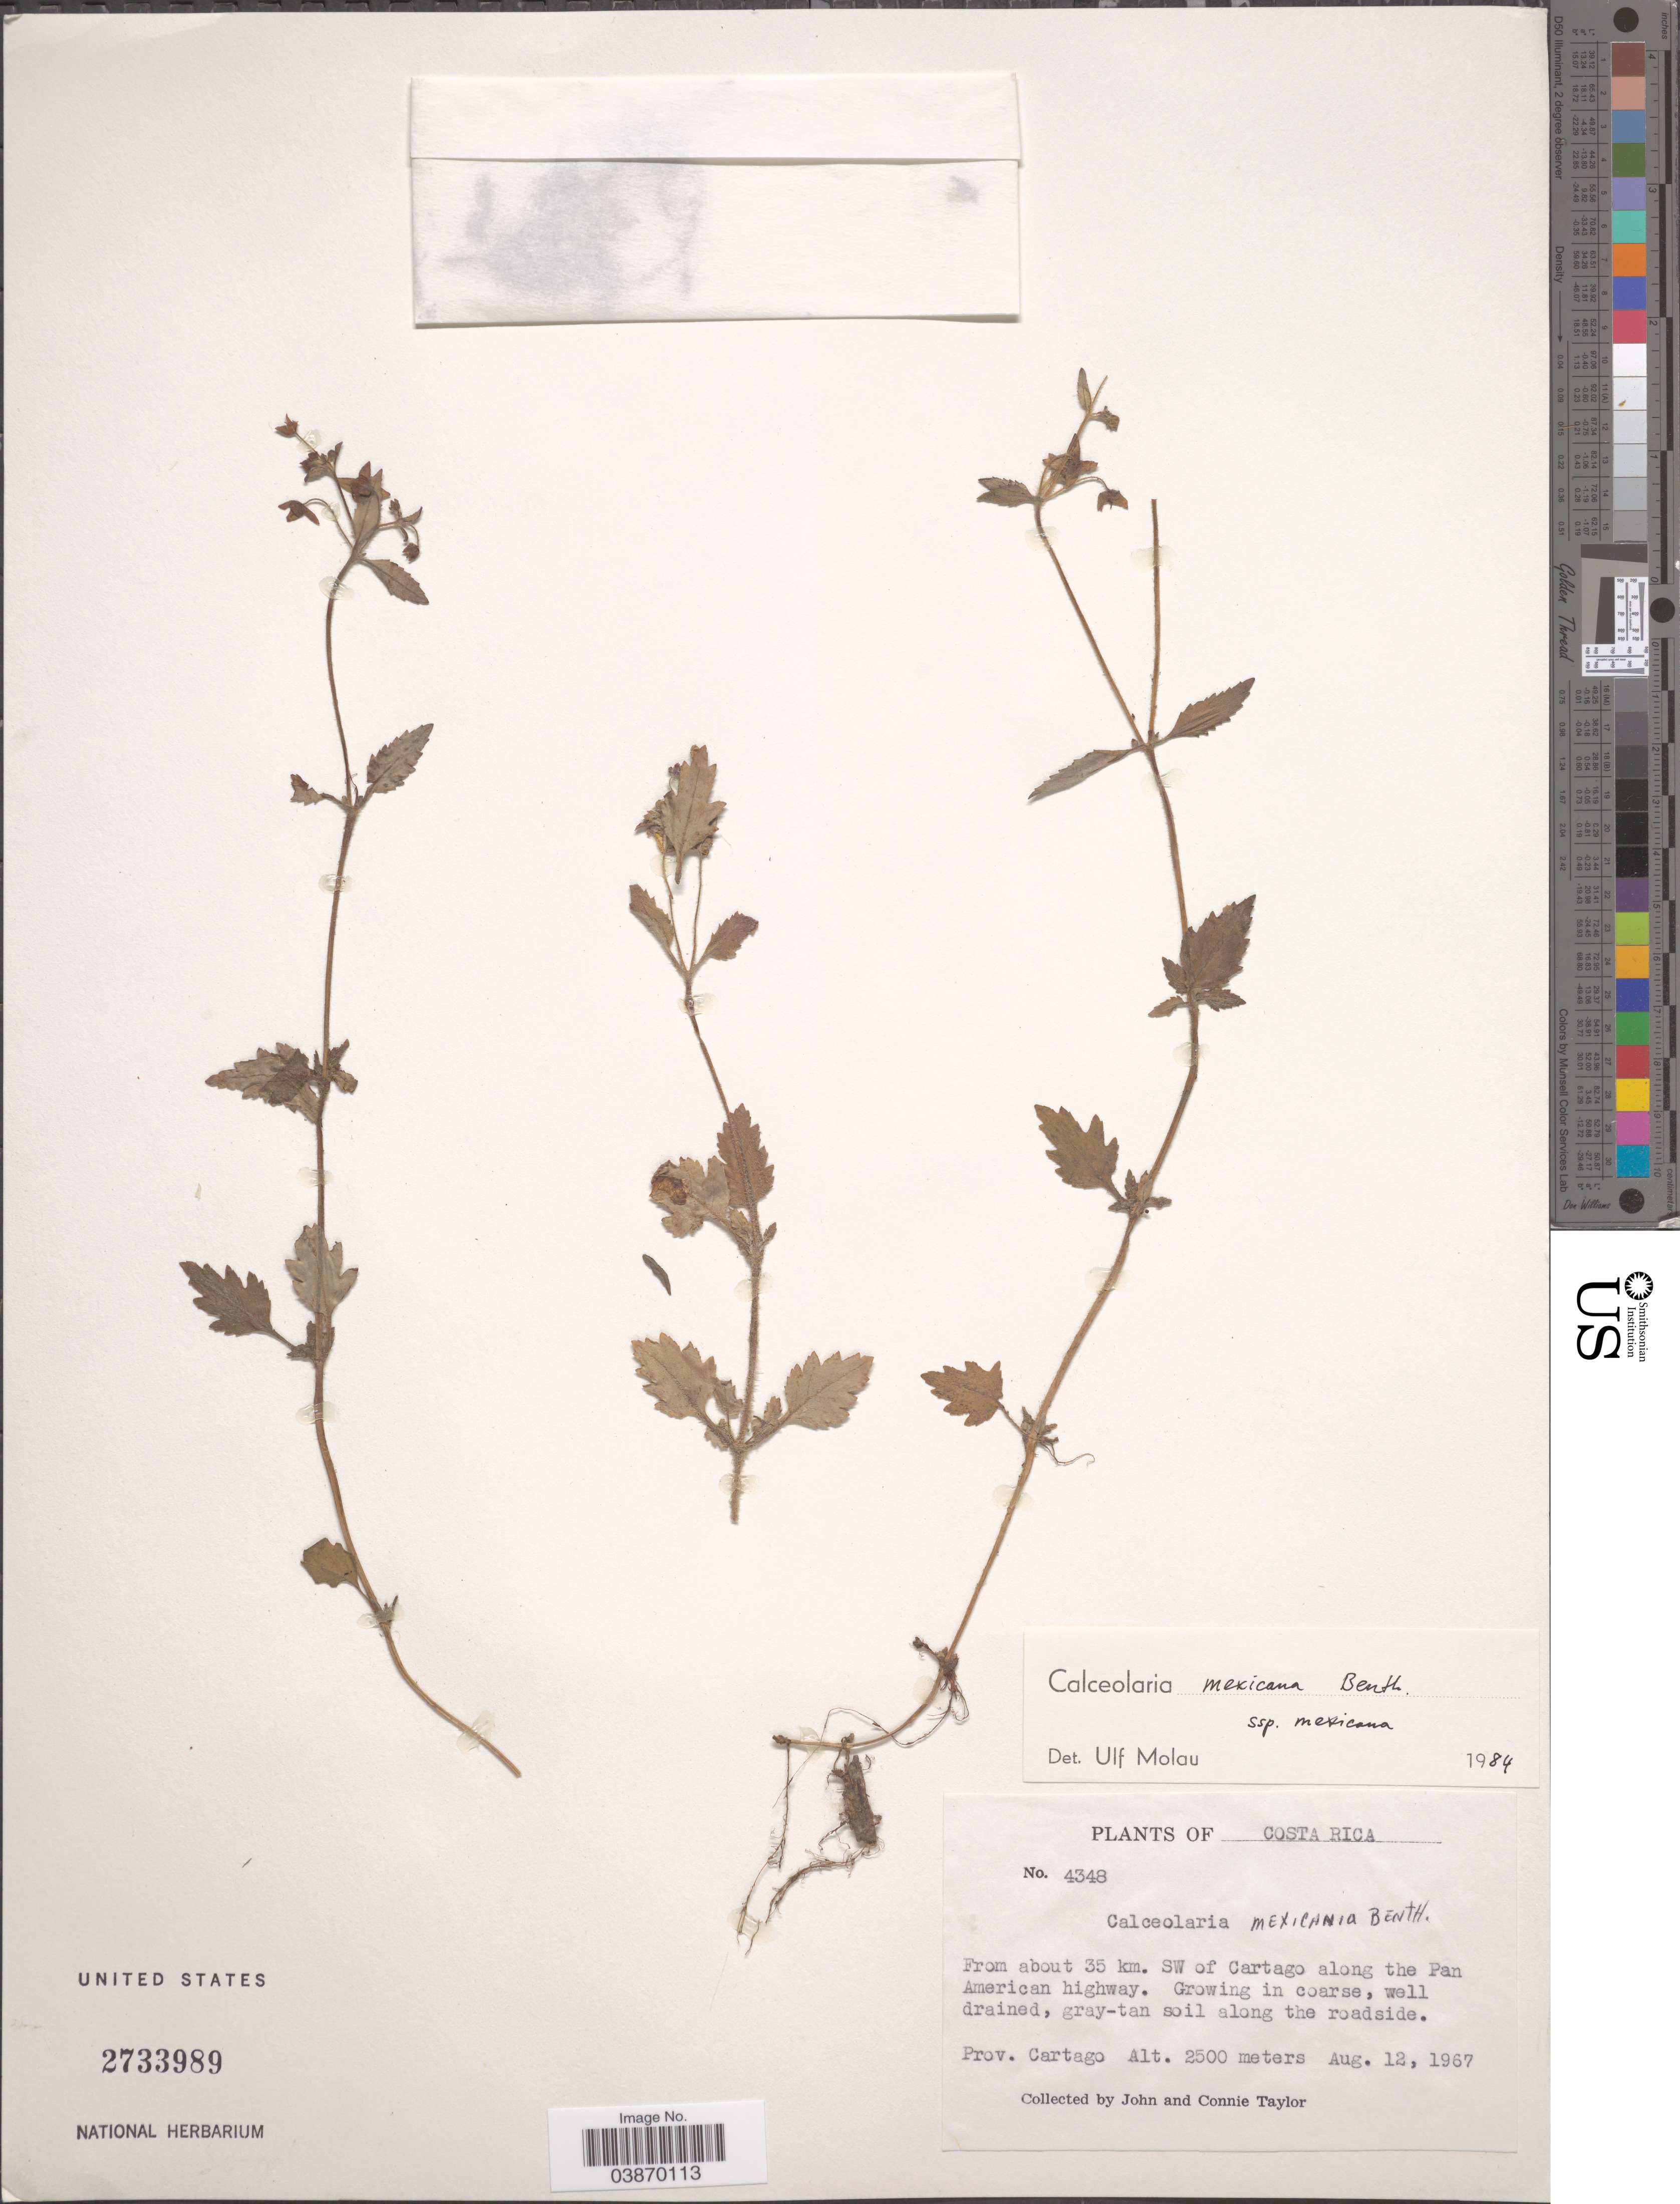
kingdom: Plantae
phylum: Tracheophyta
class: Magnoliopsida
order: Lamiales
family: Calceolariaceae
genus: Calceolaria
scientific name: Calceolaria mexicana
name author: Benth.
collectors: J. Taylor & C. Taylor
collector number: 4348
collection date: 1967-08-12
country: Costa Rica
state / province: Cartago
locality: From about 35 km. SW of Cartago along the Pan American highway.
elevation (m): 2500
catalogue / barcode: US 2733989